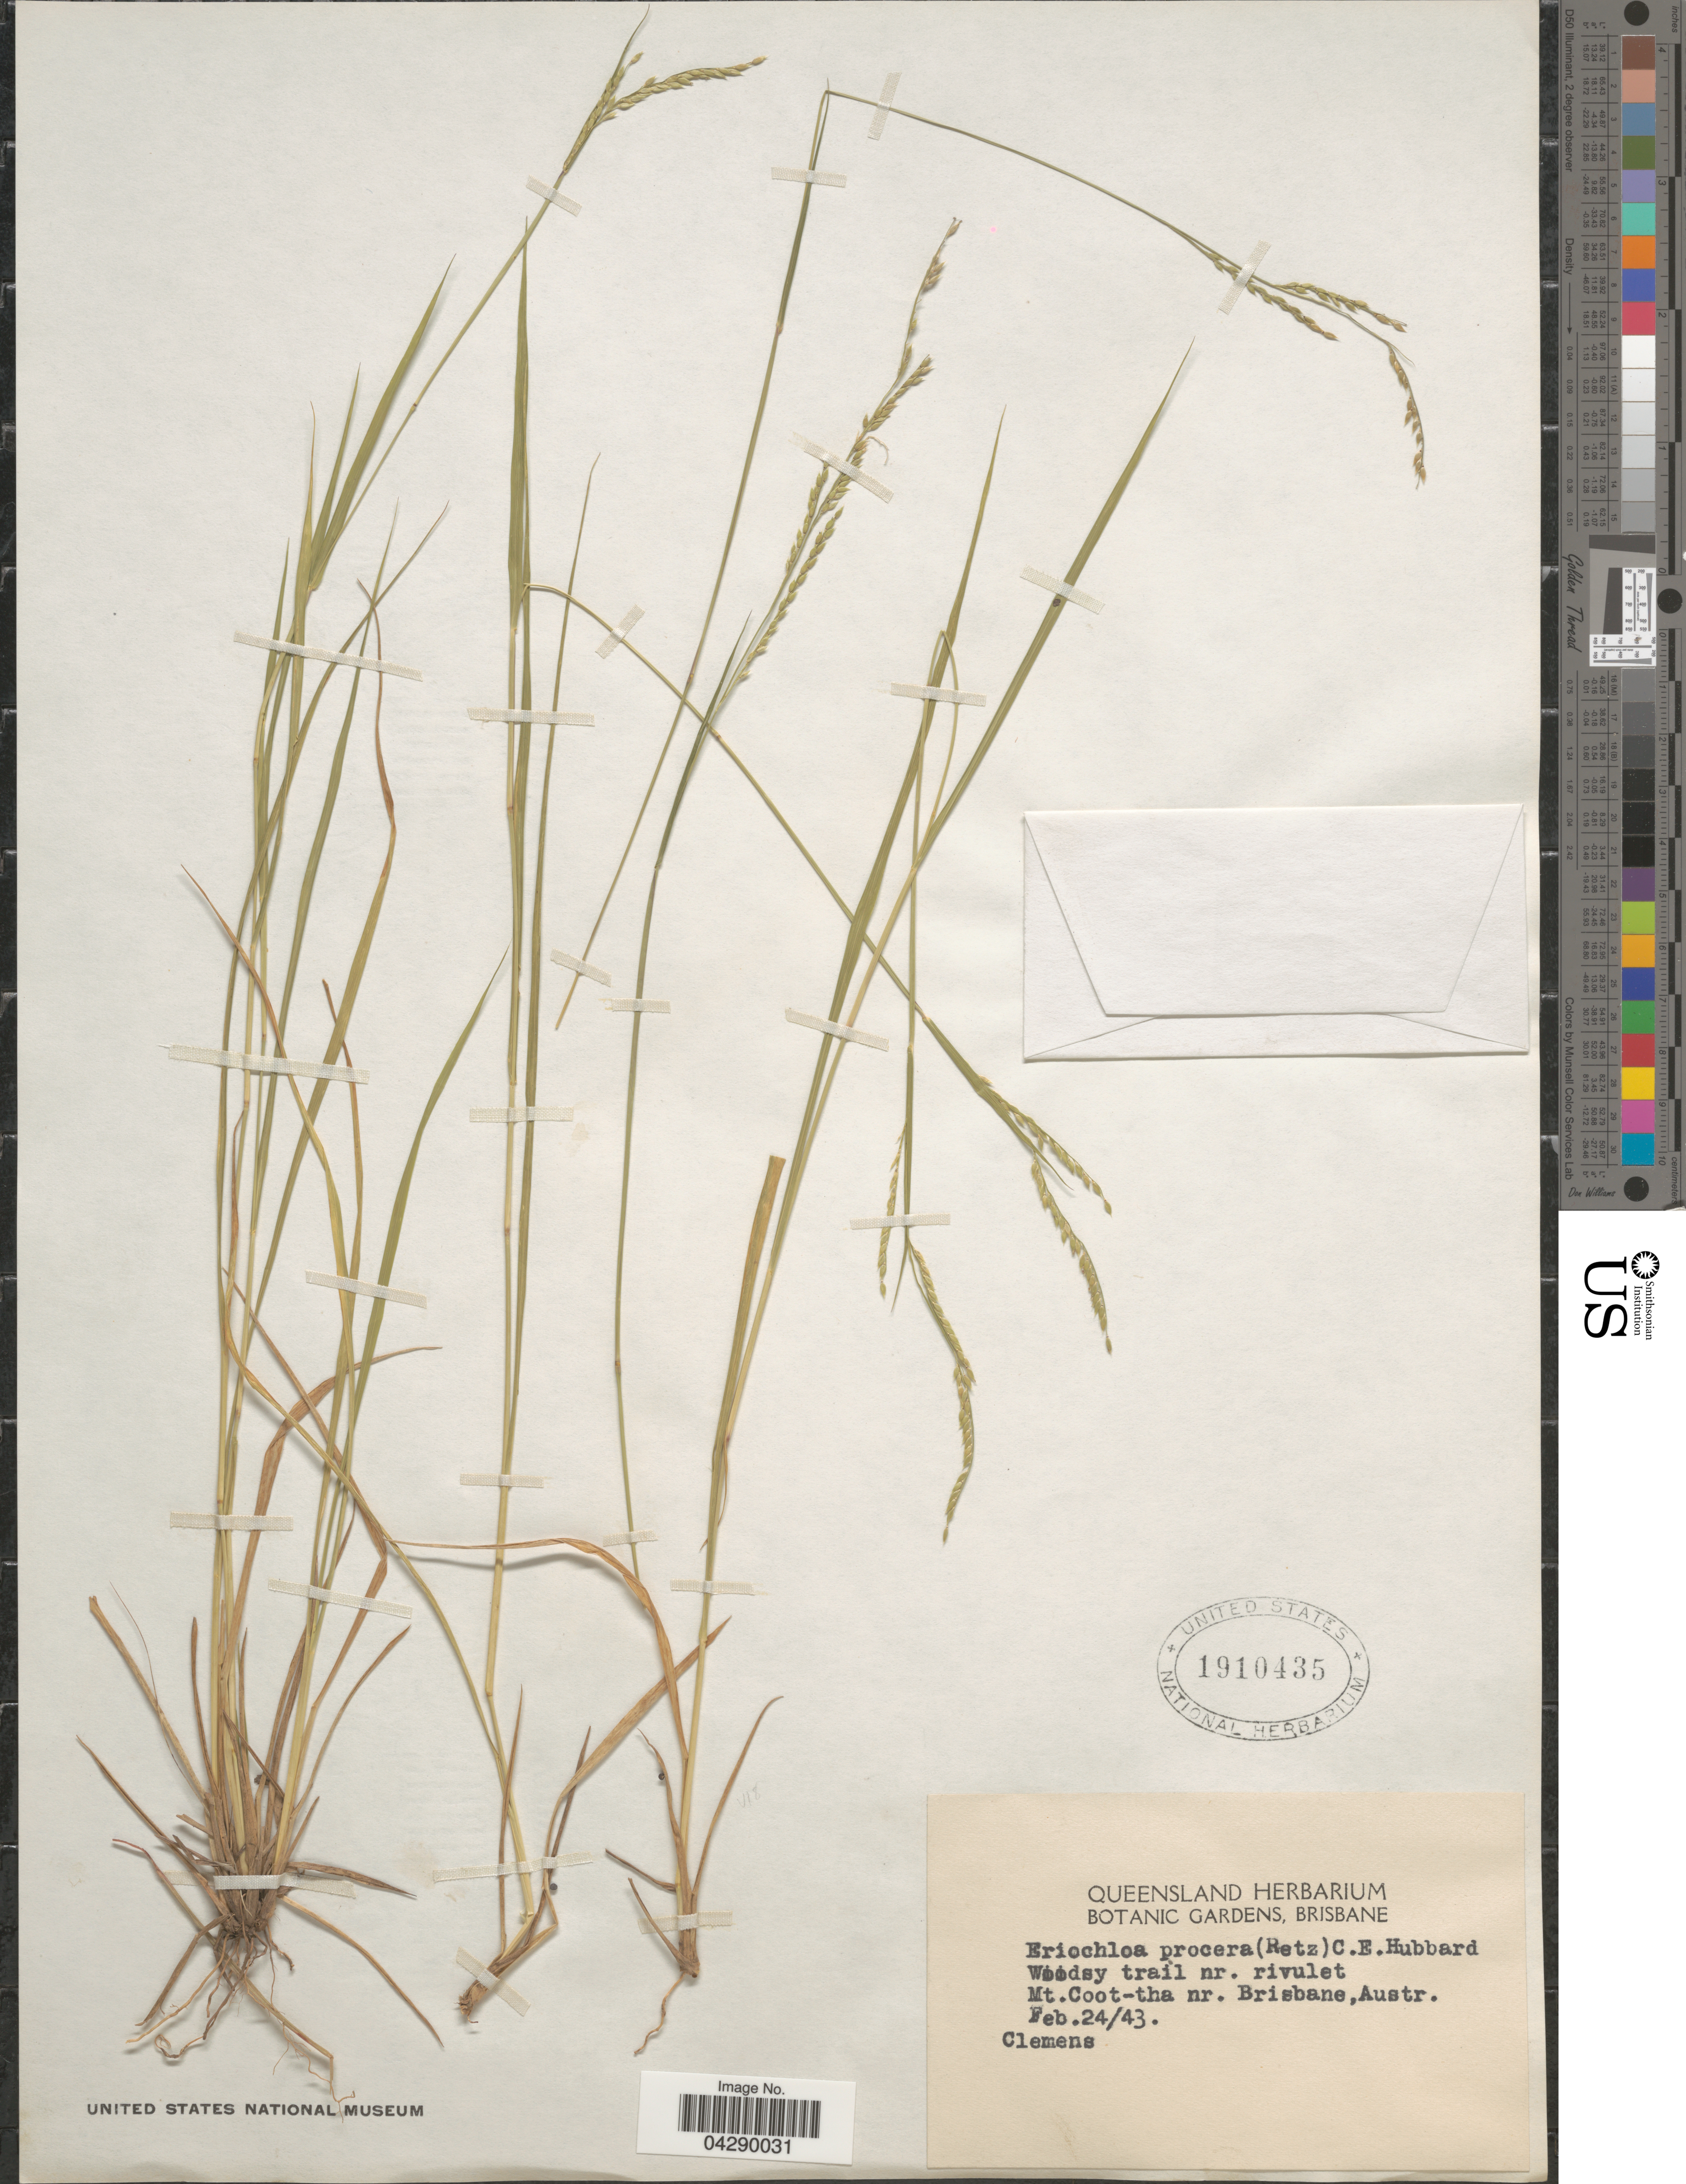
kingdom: Plantae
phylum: Tracheophyta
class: Liliopsida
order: Poales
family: Poaceae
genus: Eriochloa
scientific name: Eriochloa procera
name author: (Retz.) C.E. Hubb.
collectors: -. Clemens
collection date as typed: Transcribed d/m/y: 24/2/43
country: Australia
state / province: Queensland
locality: Woodsy trail nr. rivulet Mt. Coot-tha nr. Brisbane.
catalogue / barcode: US 1910435